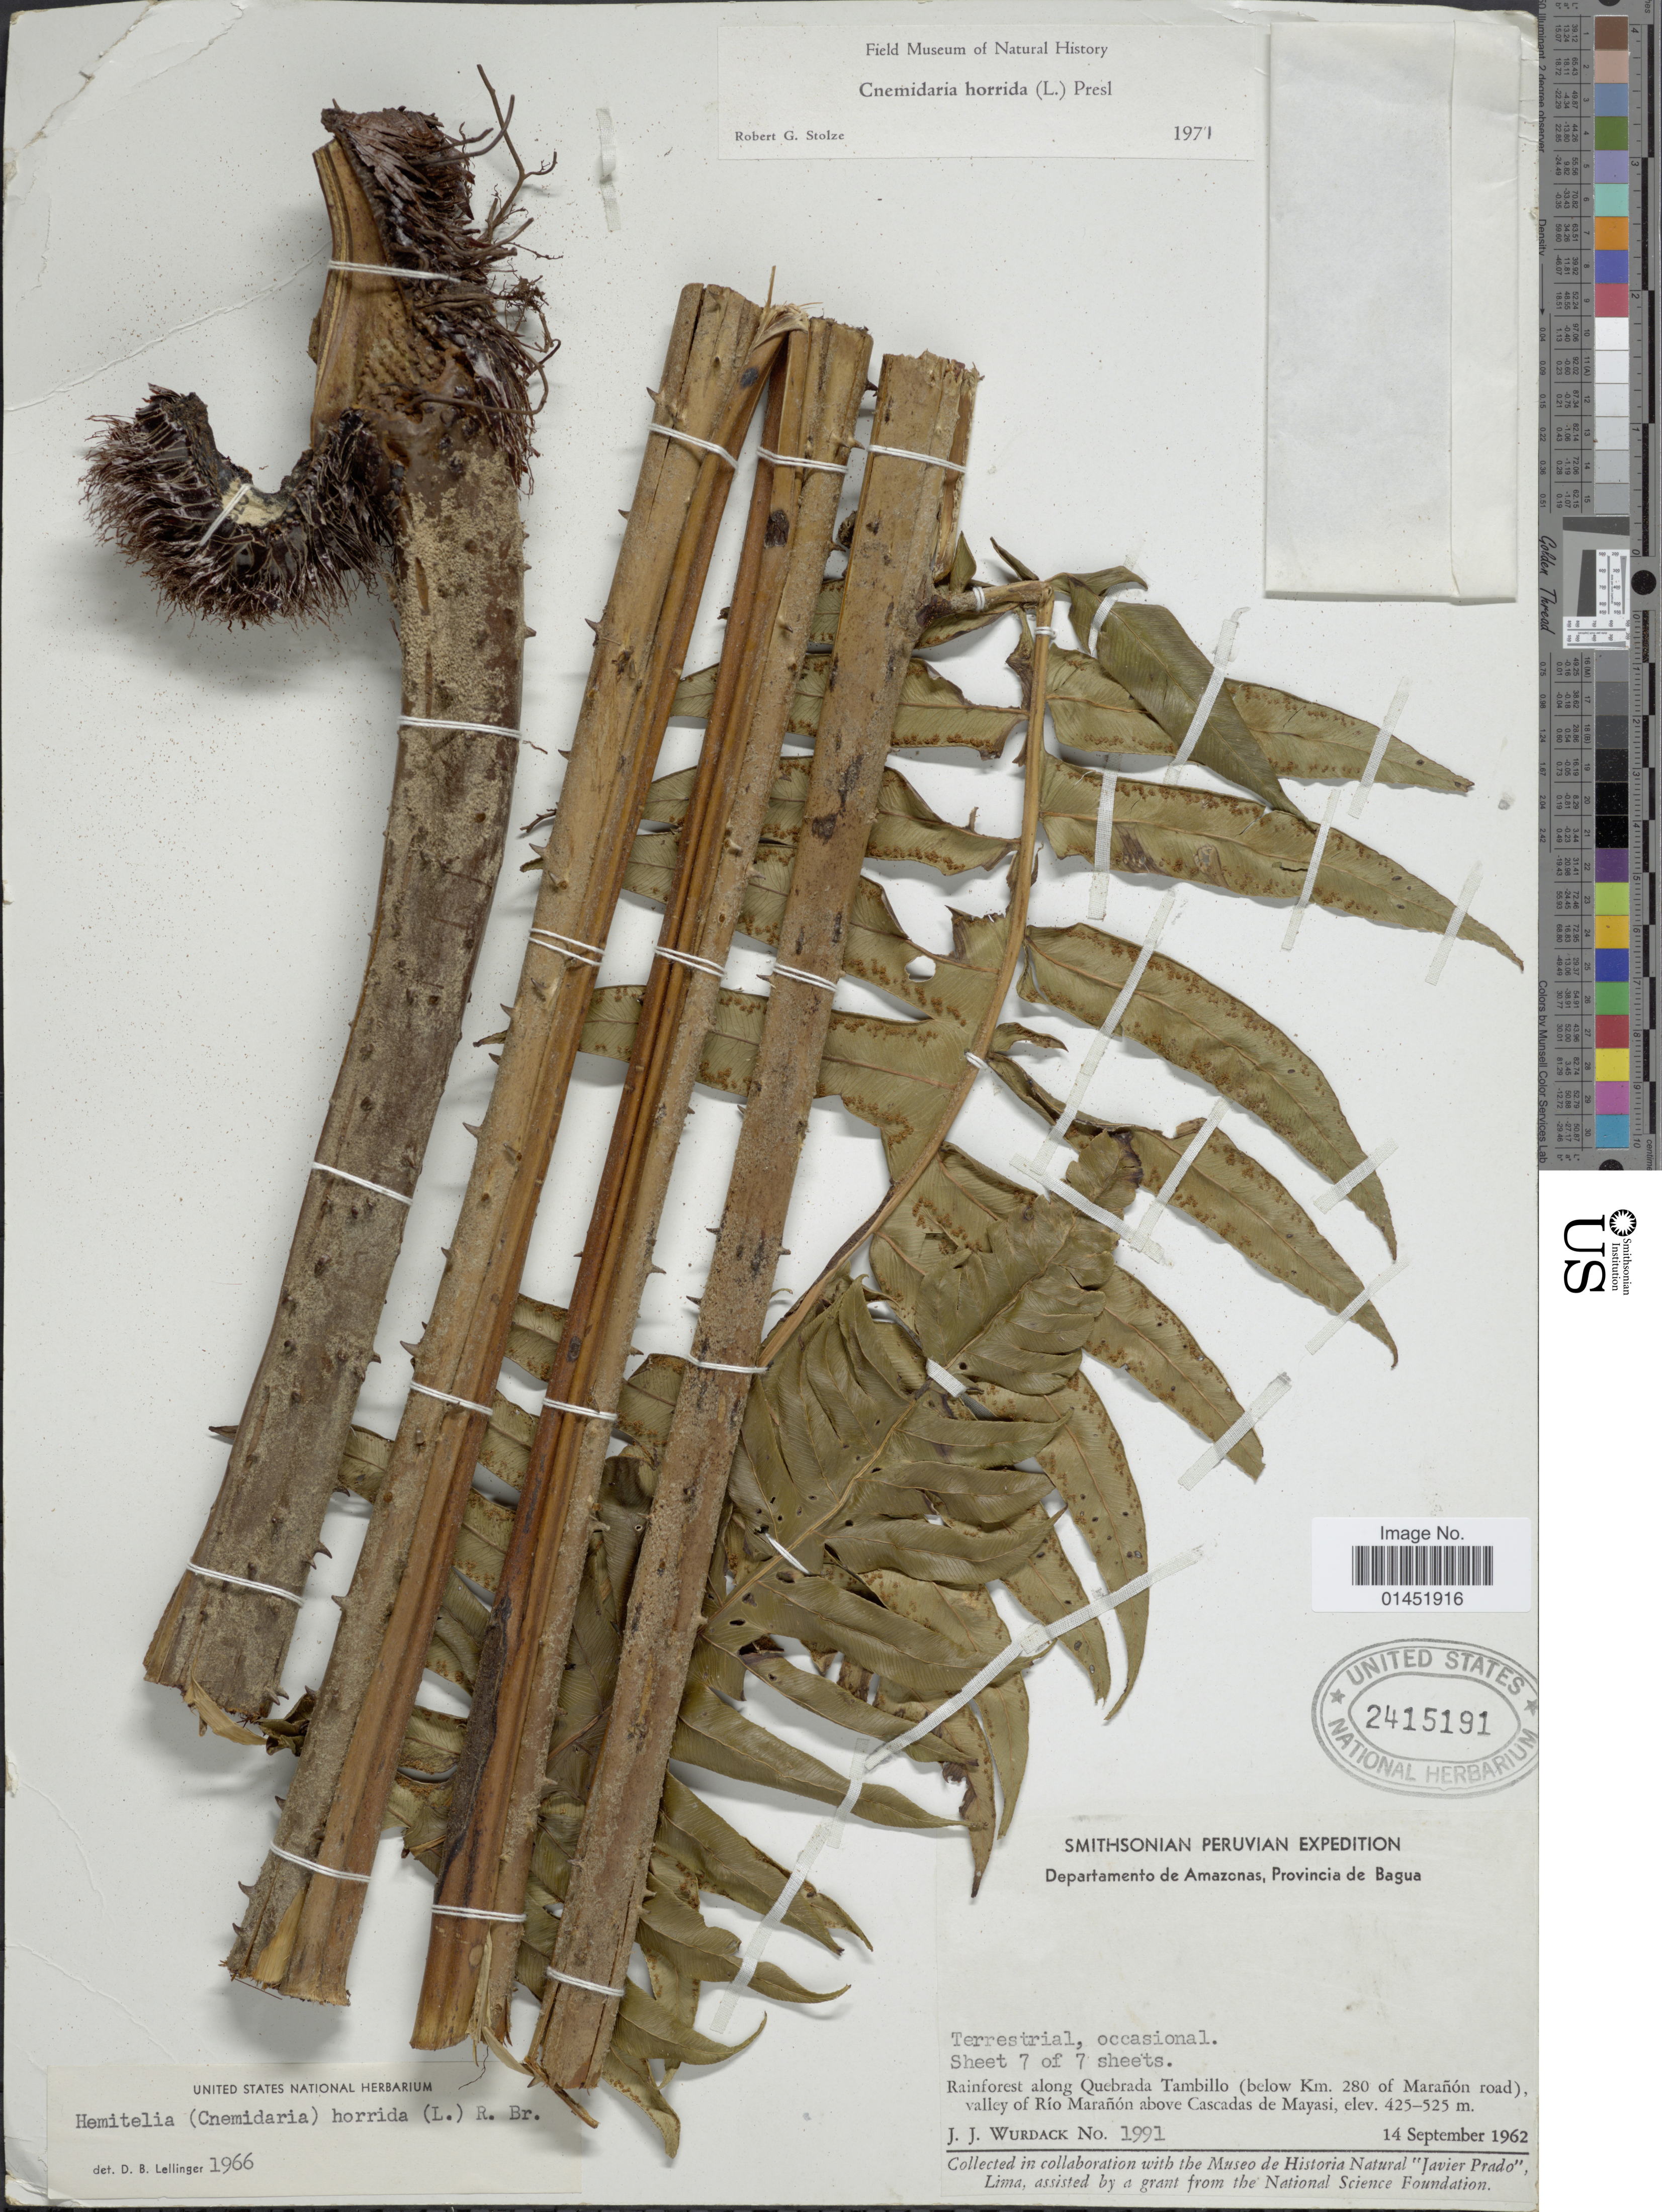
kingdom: Plantae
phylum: Tracheophyta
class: Polypodiopsida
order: Cyatheales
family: Cyatheaceae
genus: Cyathea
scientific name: Cyathea horrida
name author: (L.) Sm.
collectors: J. J. Wurdack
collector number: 1991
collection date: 1962-09-14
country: Peru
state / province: Amazonas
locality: Deparatamento de Amazonas, provincia de Bagua, Rainforest along Quebrada Tambillo (below Km. 280 of Marañón road), valley of Río Marañón above Cascadas de Mayasi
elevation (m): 425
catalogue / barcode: US 2415191